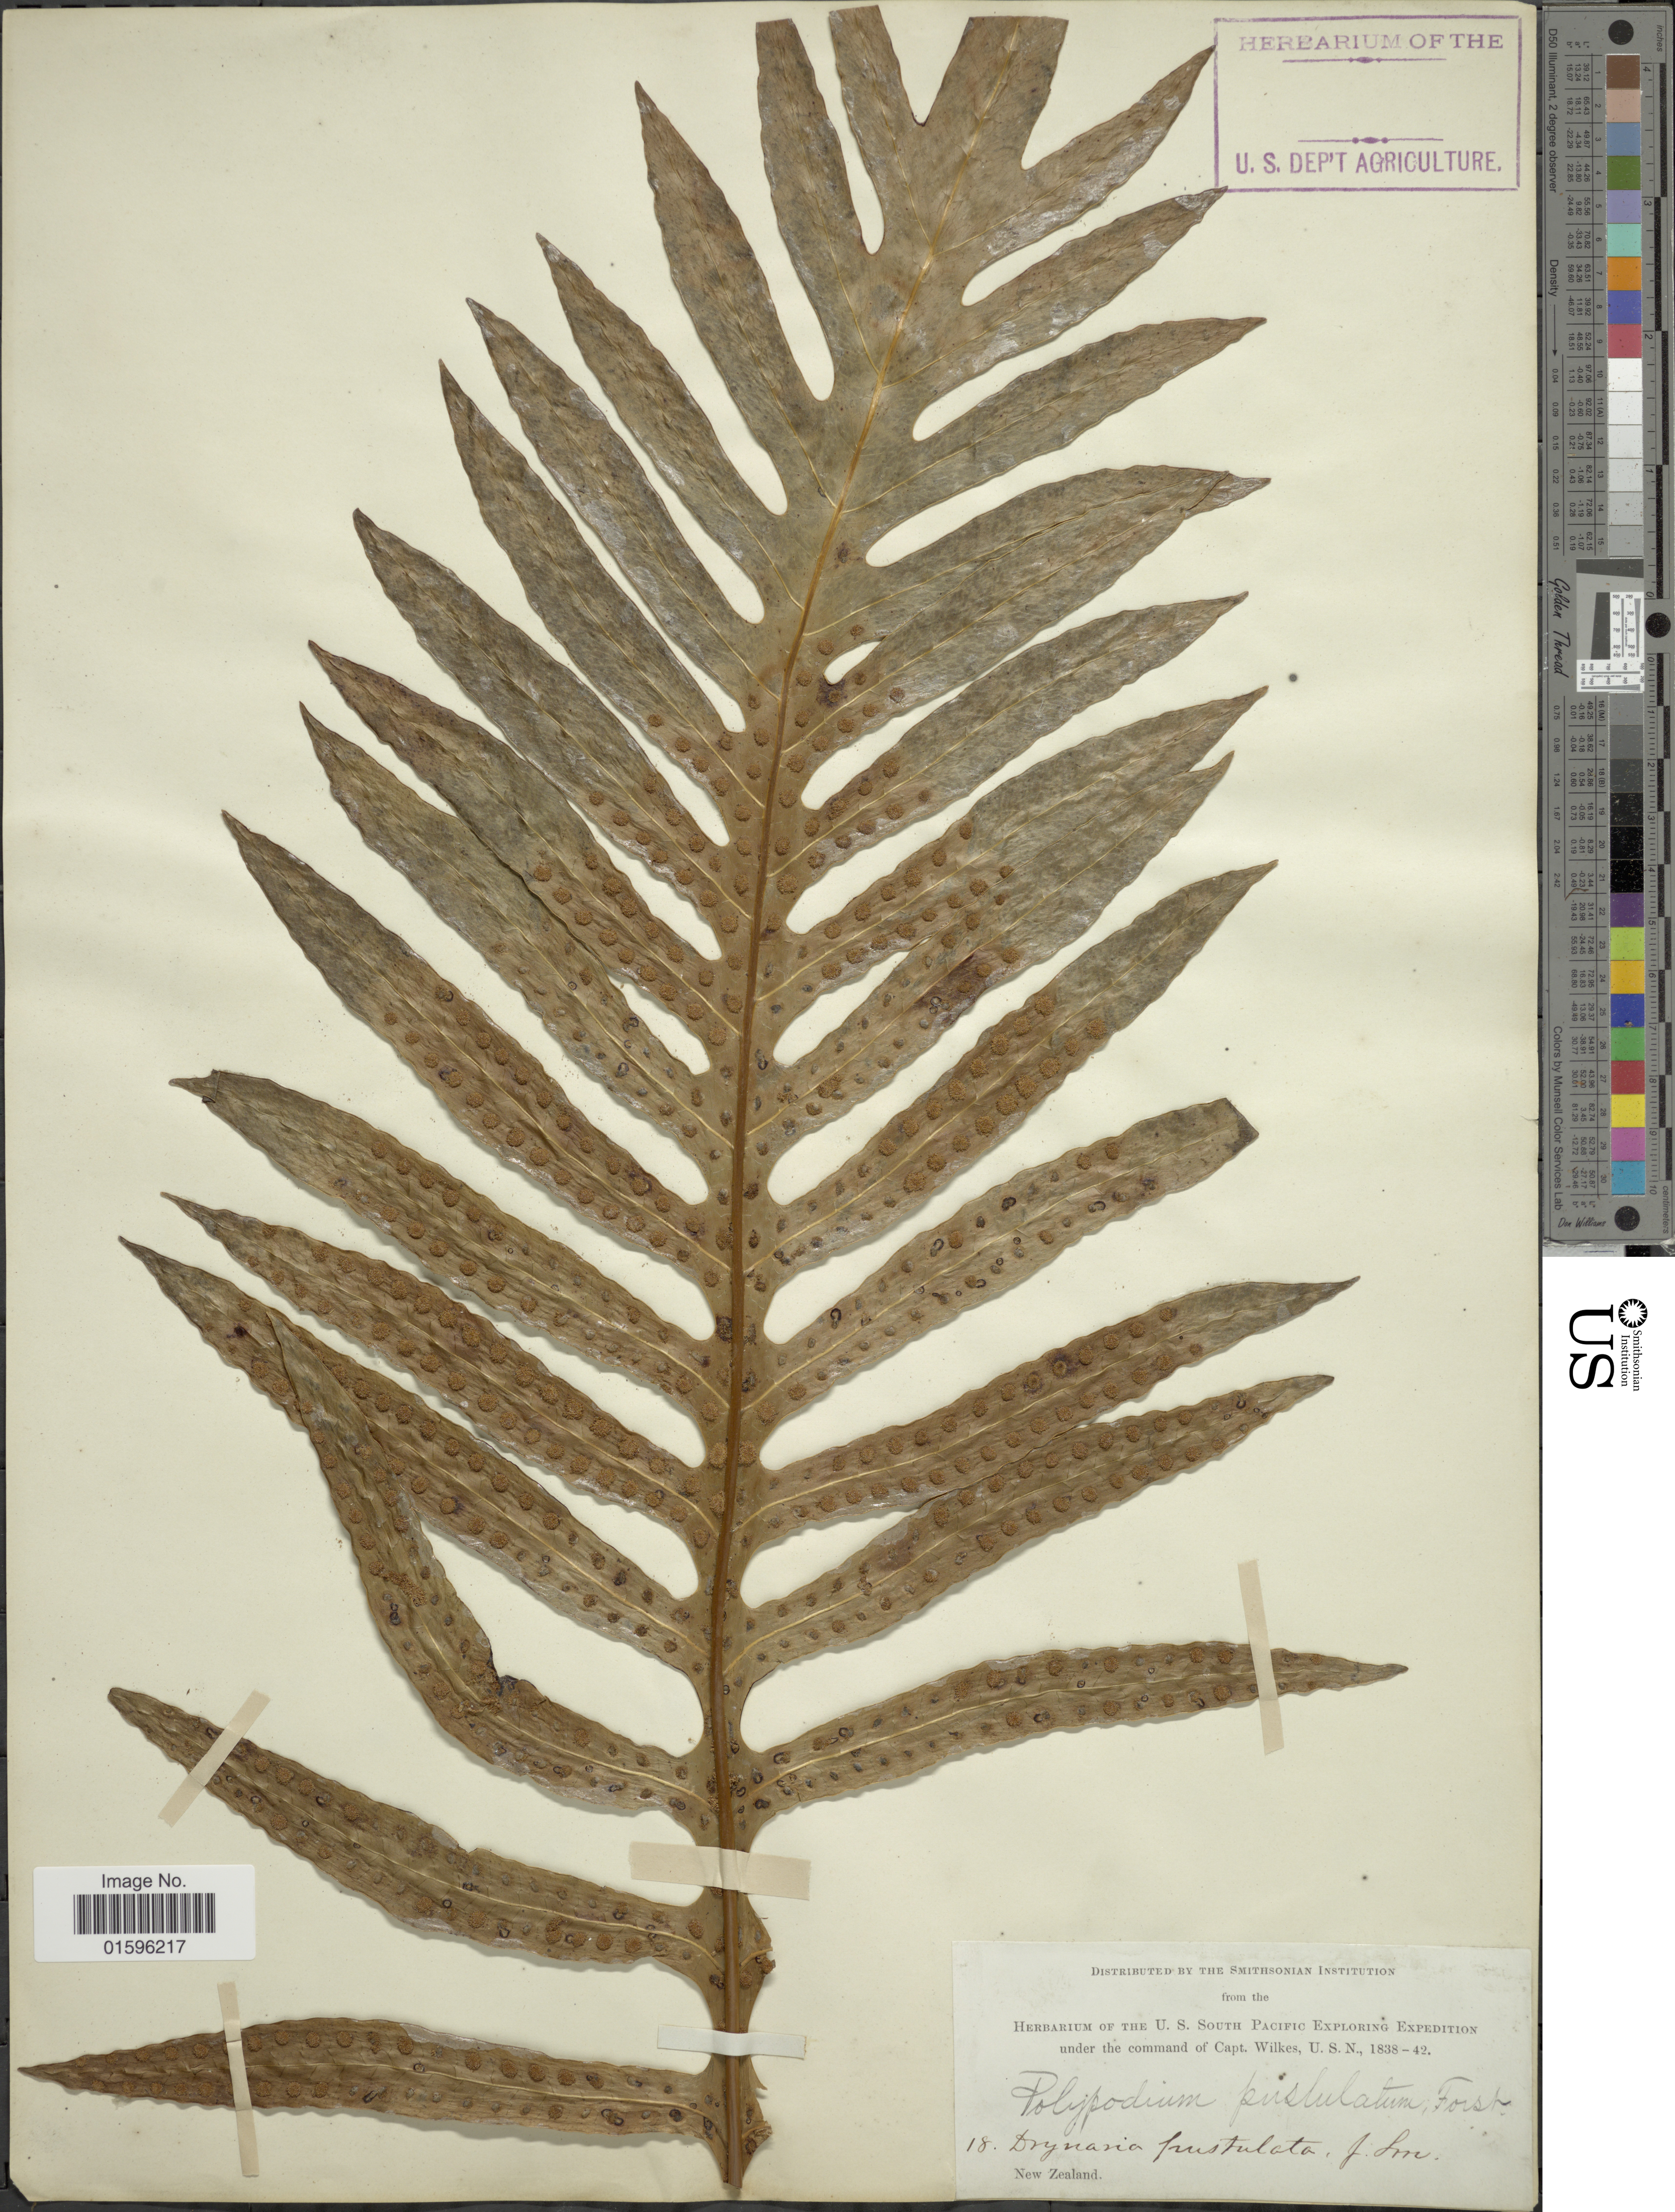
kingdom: Plantae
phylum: Tracheophyta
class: Polypodiopsida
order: Polypodiales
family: Polypodiaceae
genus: Polypodium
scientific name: Polypodium diversifolium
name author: Sw.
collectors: Wilkes Explor. Exped.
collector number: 18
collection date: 1838/1842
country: New Zealand